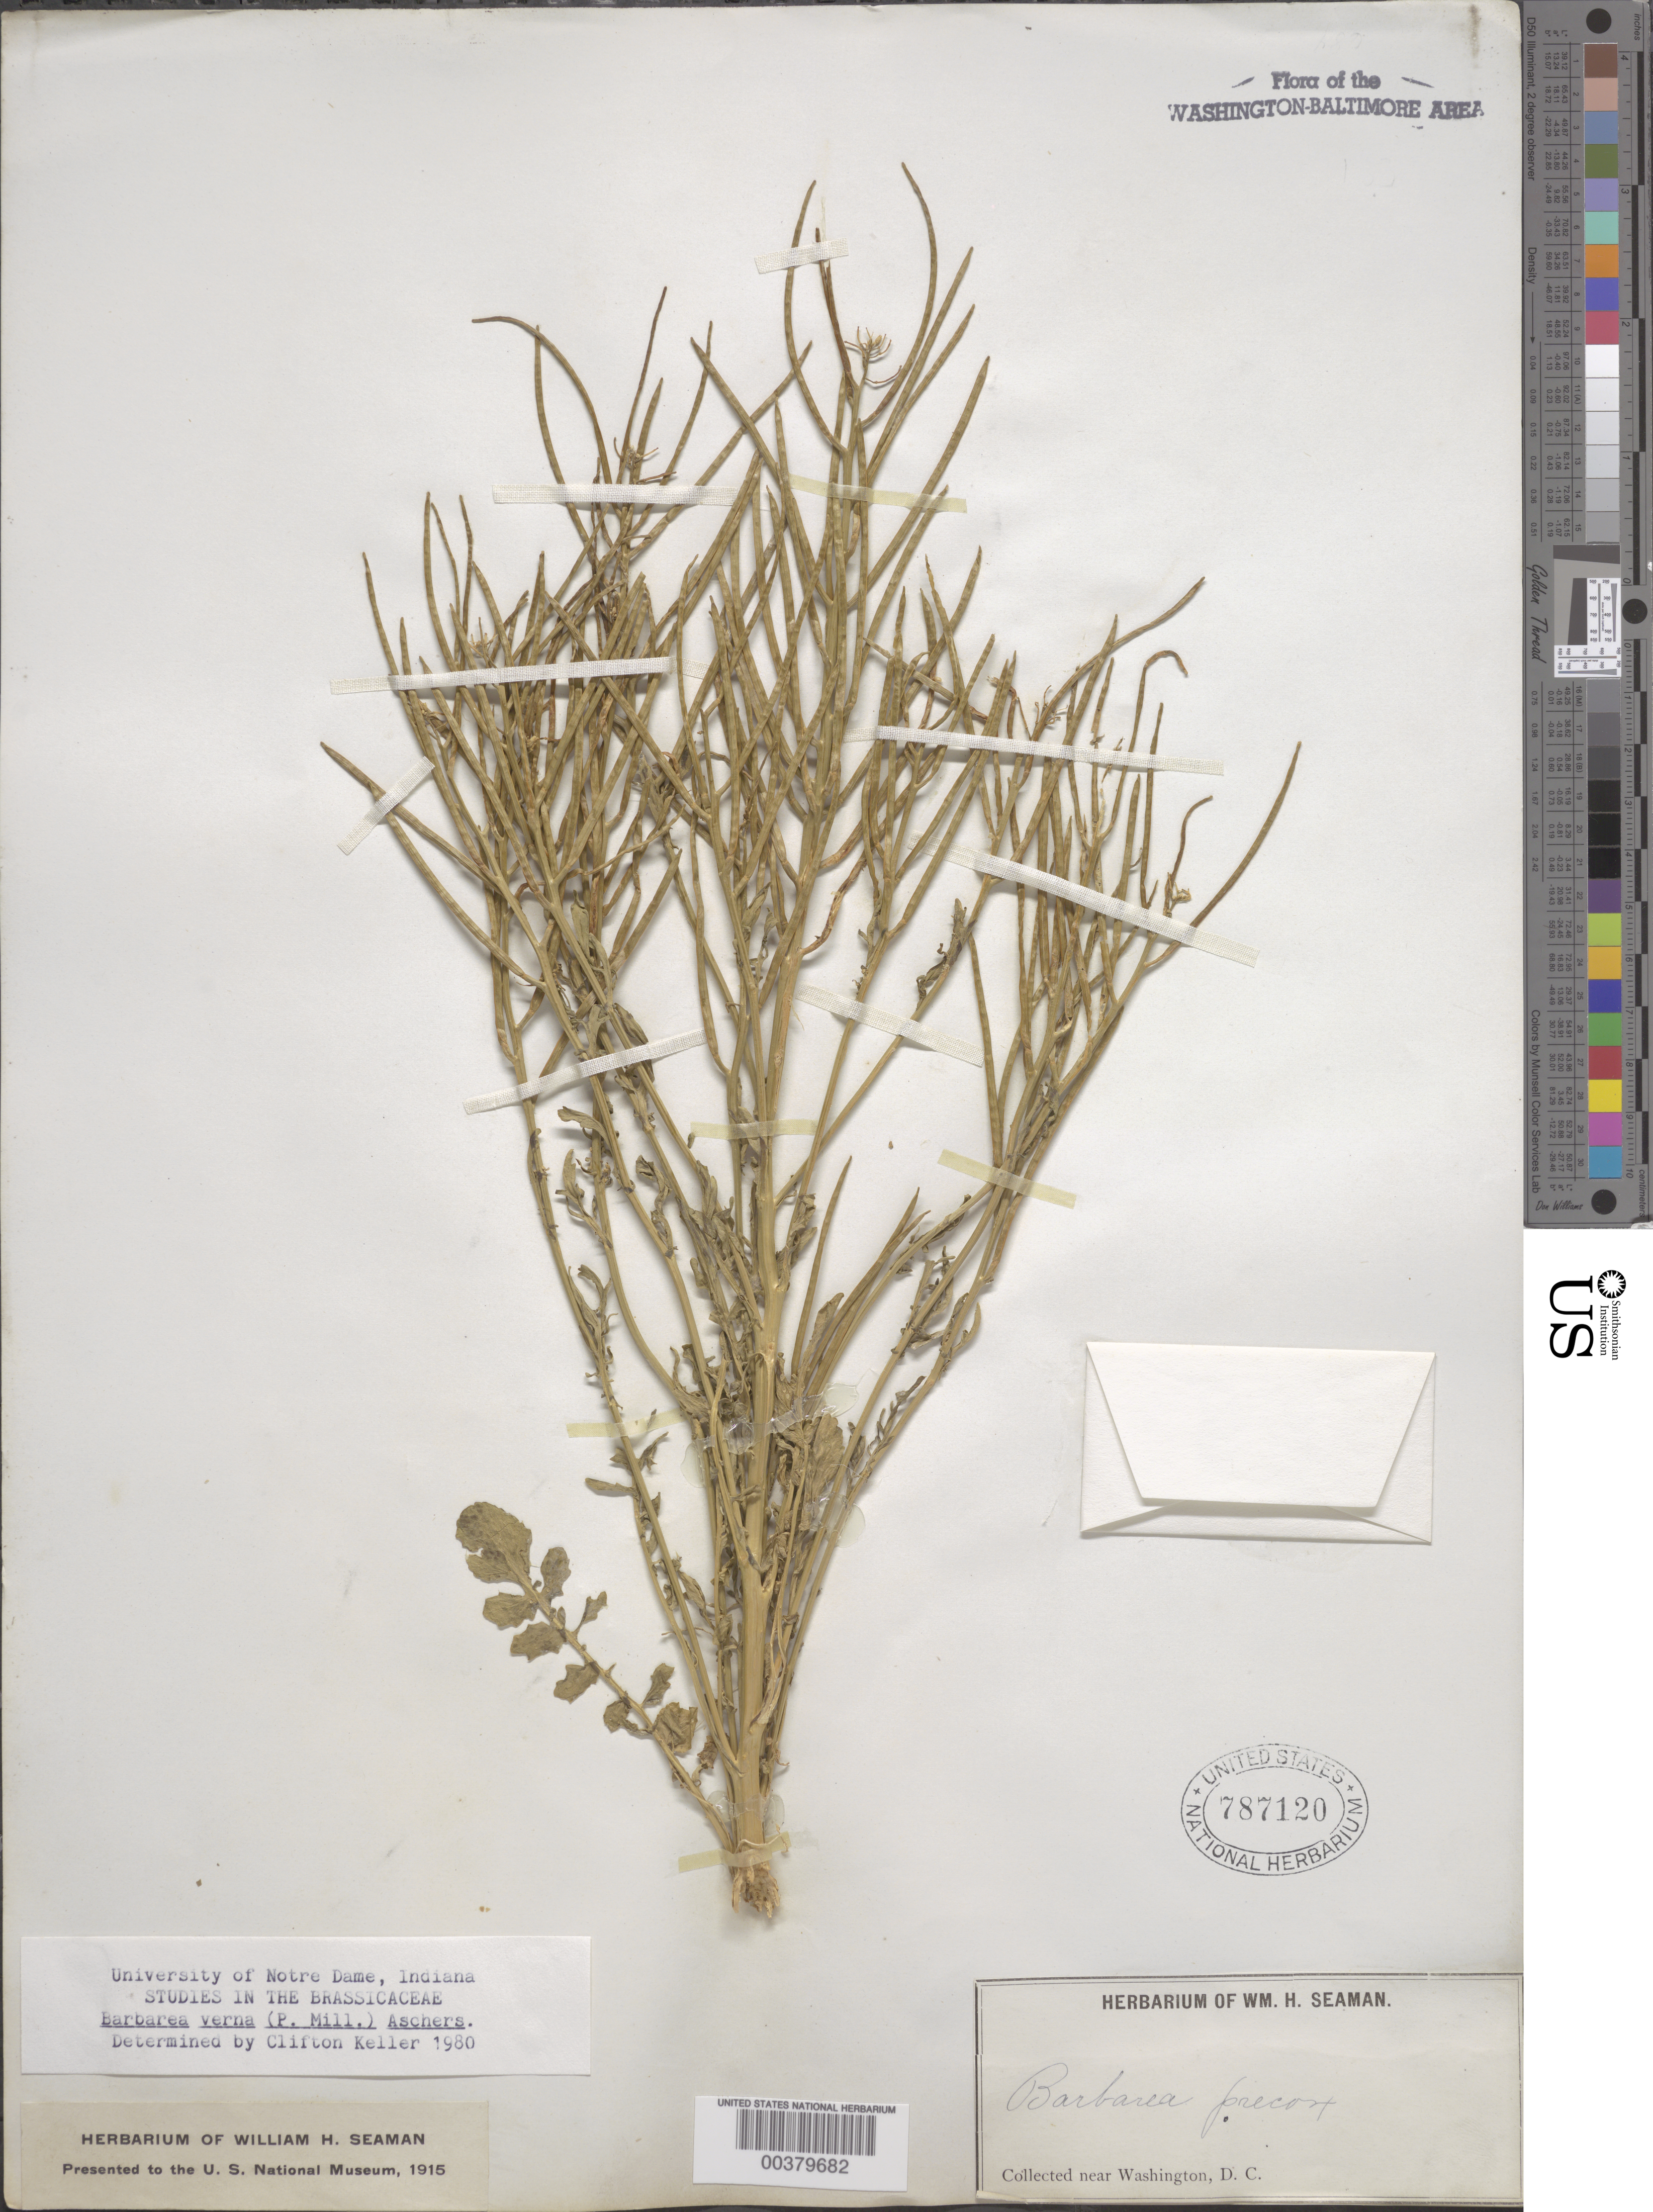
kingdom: Plantae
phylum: Tracheophyta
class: Magnoliopsida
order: Brassicales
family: Brassicaceae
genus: Barbarea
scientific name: Barbarea verna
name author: (Mill.) Asch.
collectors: W. Seaman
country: United States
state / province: District of Columbia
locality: Washington DC Area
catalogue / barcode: US 787120